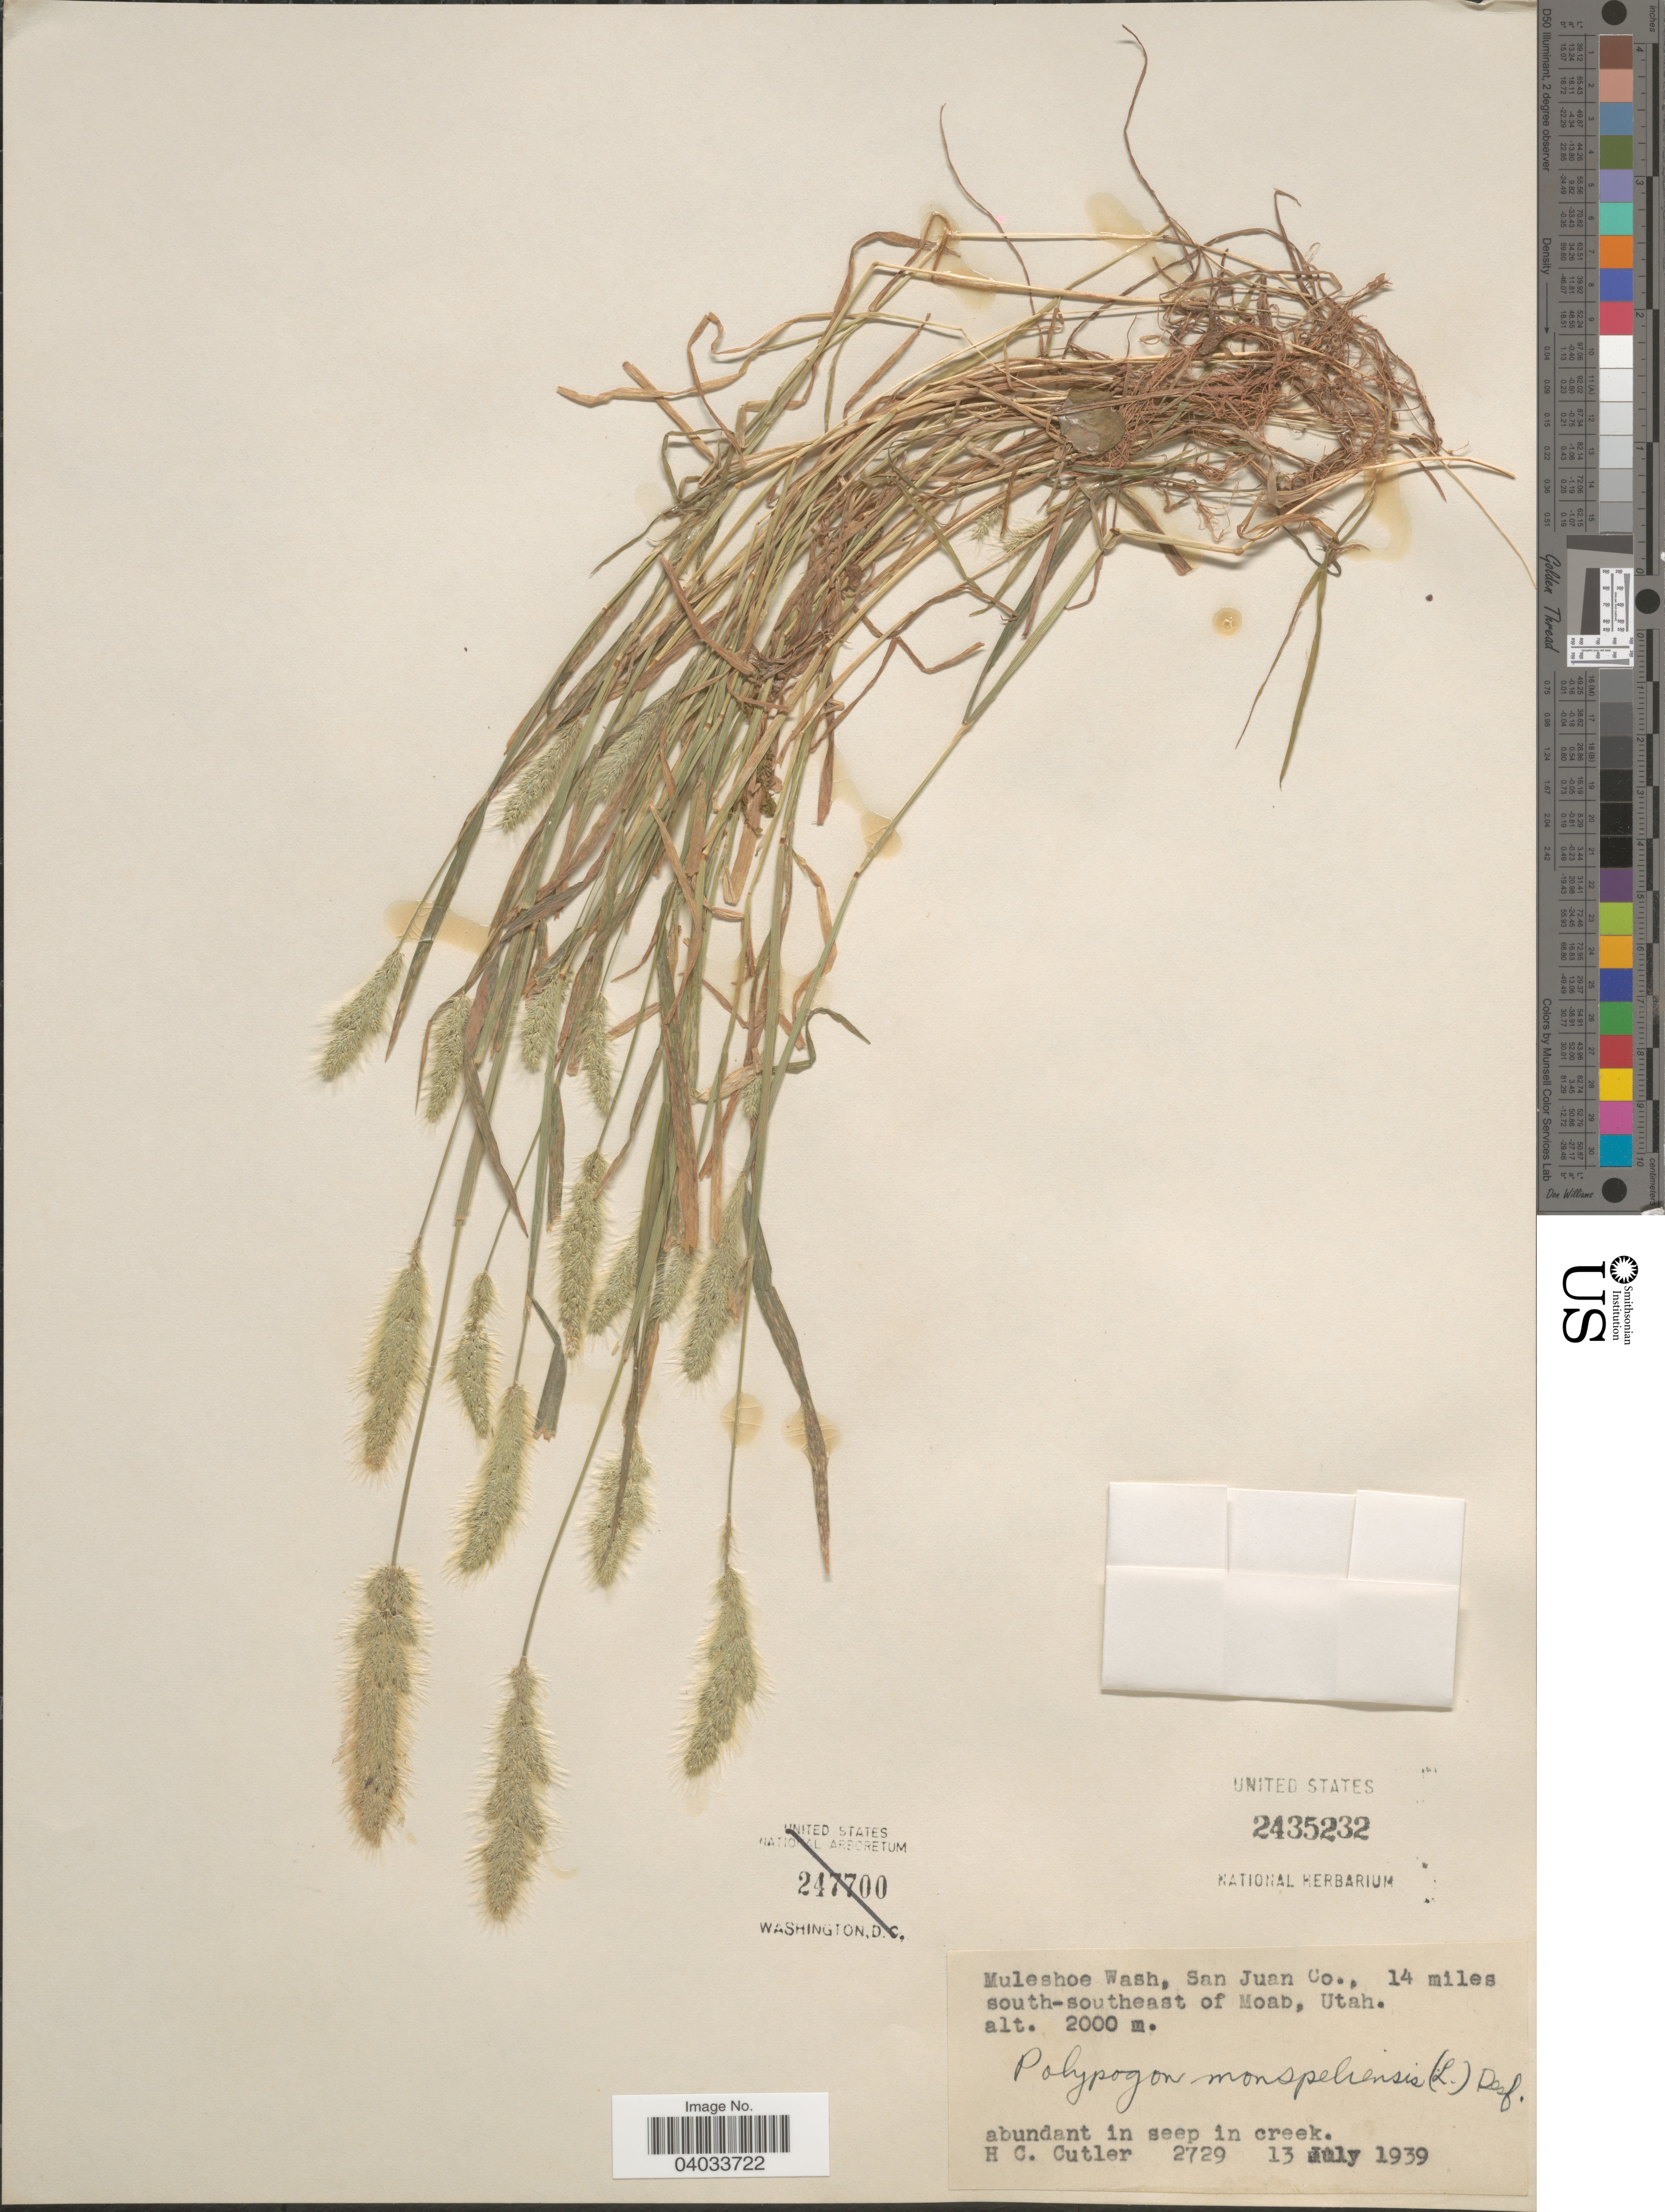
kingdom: Plantae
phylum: Tracheophyta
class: Liliopsida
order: Poales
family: Poaceae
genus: Polypogon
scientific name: Polypogon monspeliensis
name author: (L.) Desf.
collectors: H. C. Cutler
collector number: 2729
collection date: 1939-07-13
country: United States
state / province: Utah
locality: Muleshoe Wash, San Juan Co., 14 miles south-southeast of Moab.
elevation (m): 2000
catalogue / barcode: US 2435232